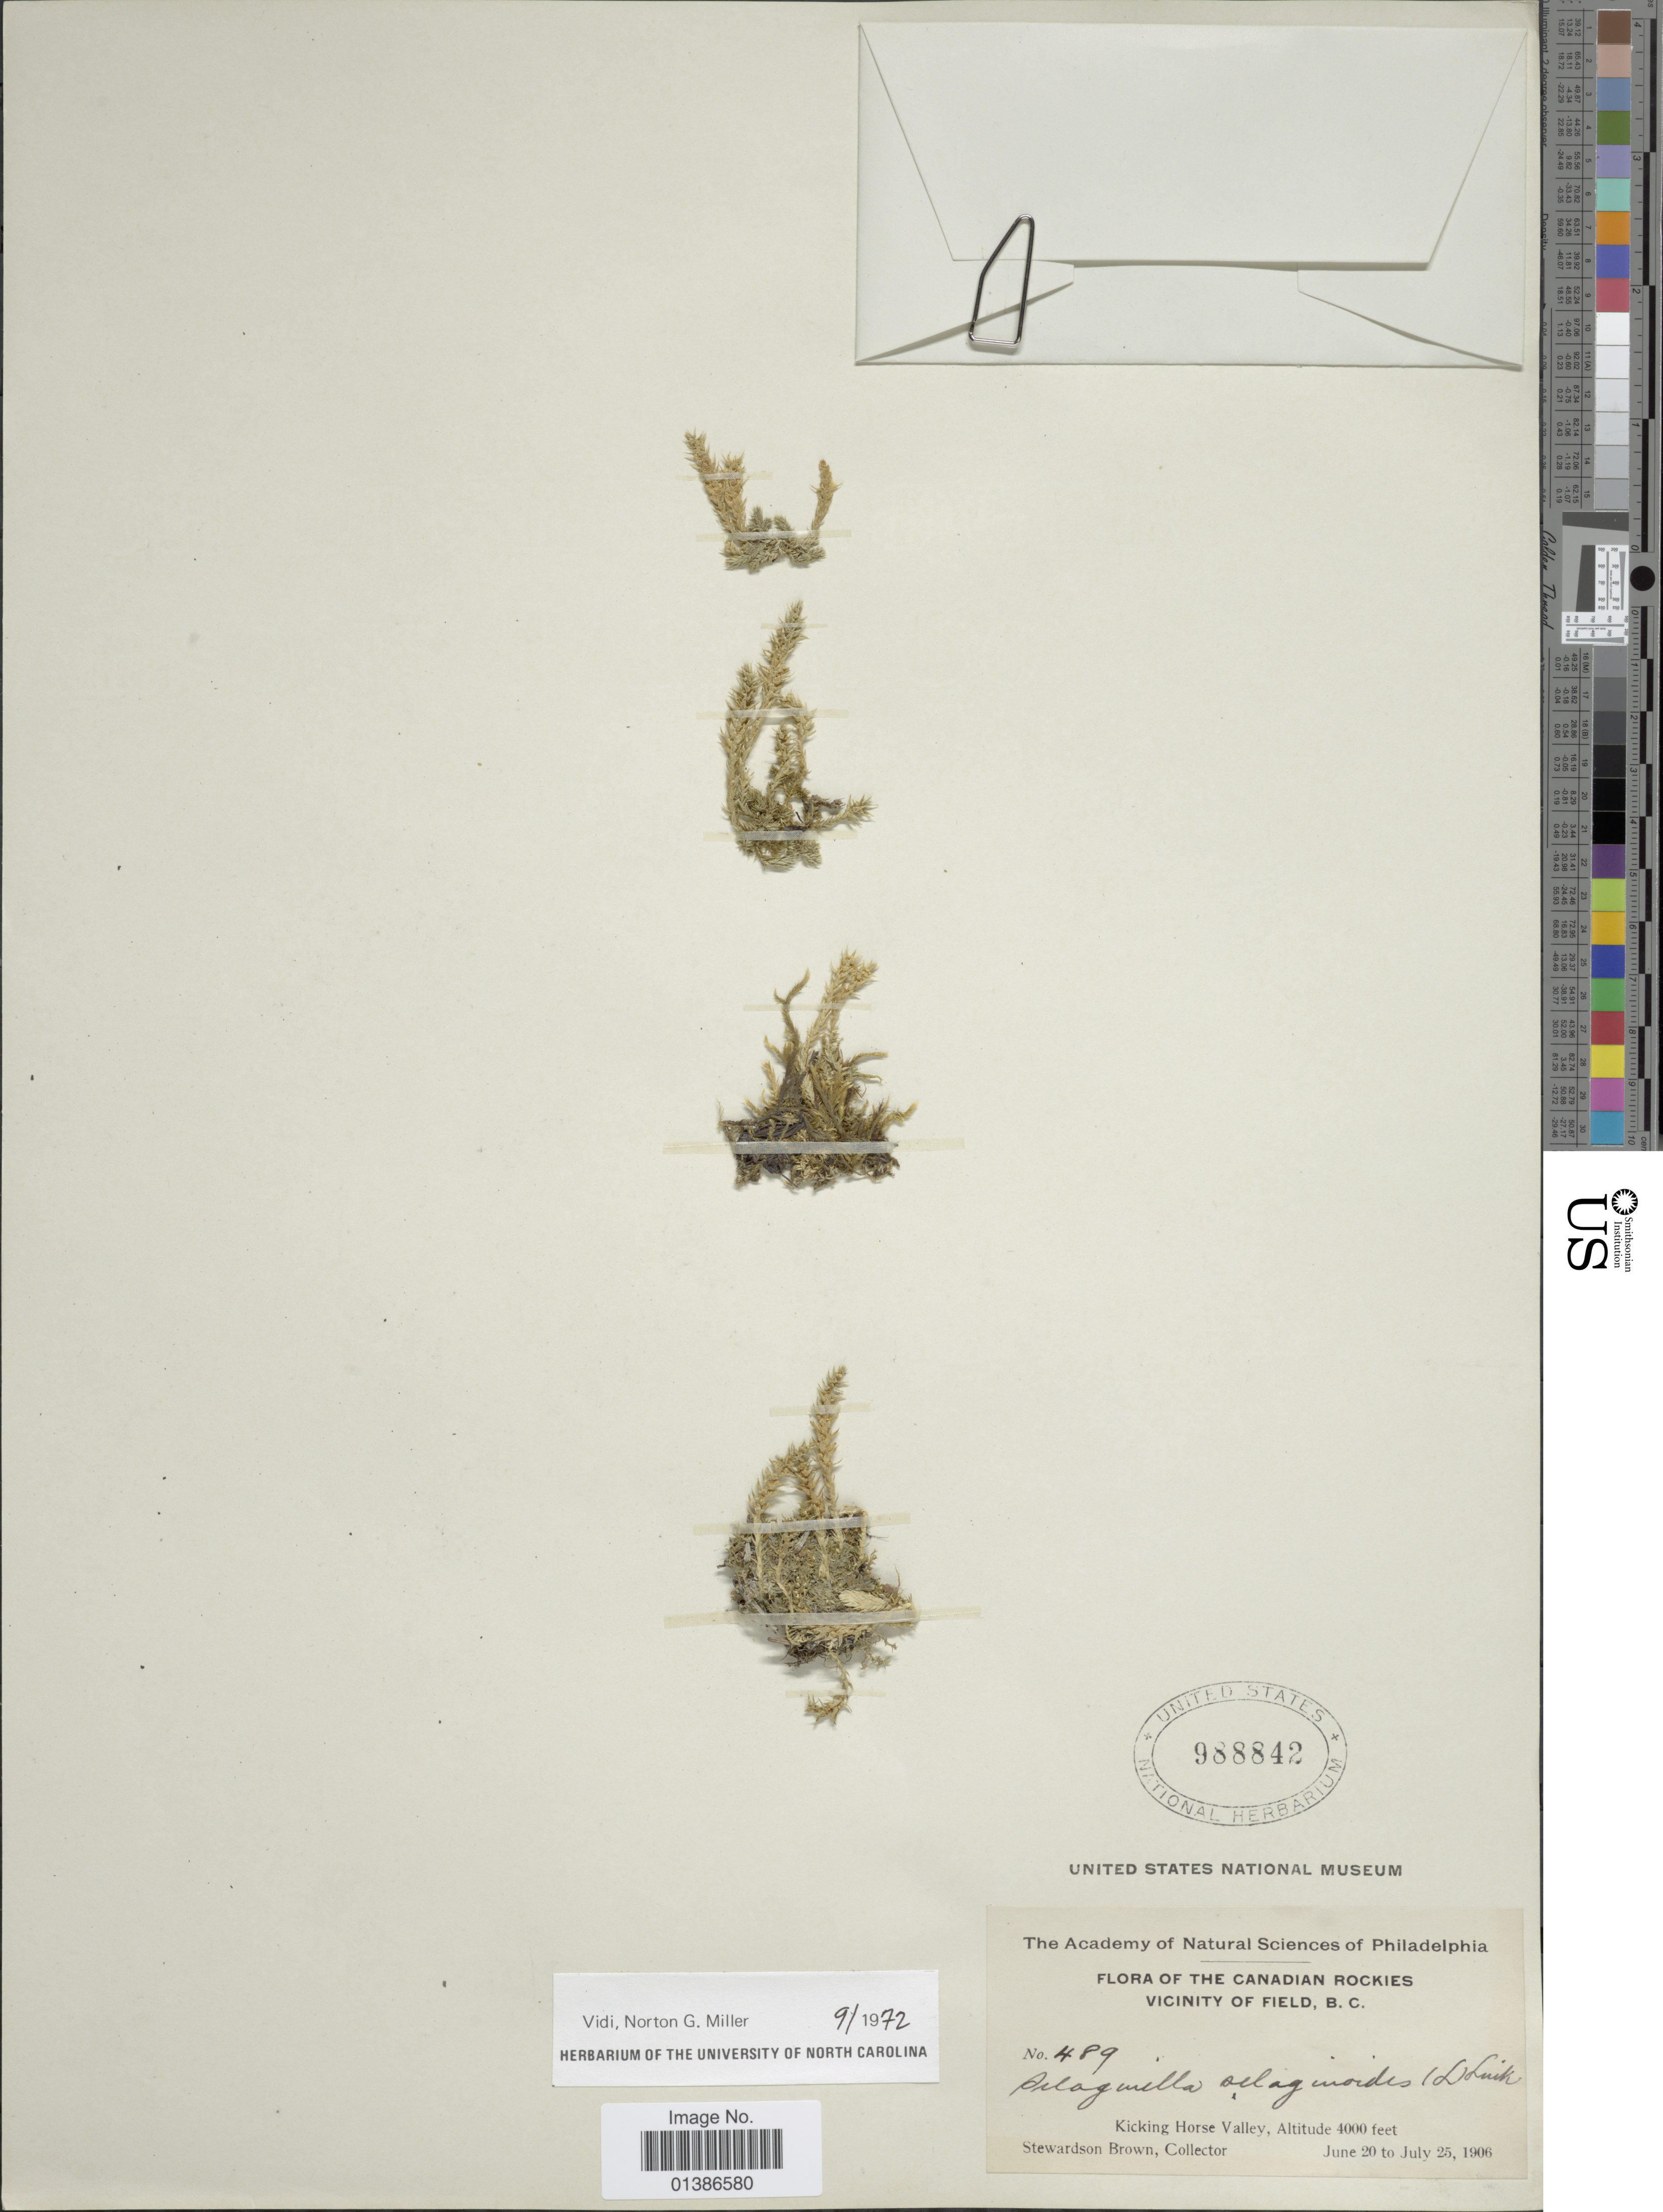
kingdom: Plantae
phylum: Tracheophyta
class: Lycopodiopsida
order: Selaginellales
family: Selaginellaceae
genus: Selaginella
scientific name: Selaginella selaginoides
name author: (L.) Link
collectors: S. Brown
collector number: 489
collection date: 1906-06-20/1906-07-25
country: Canada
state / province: British Columbia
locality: Canadian Rockies Vicinity of Field. Kicking Horse Valley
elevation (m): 1219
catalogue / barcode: US 988842